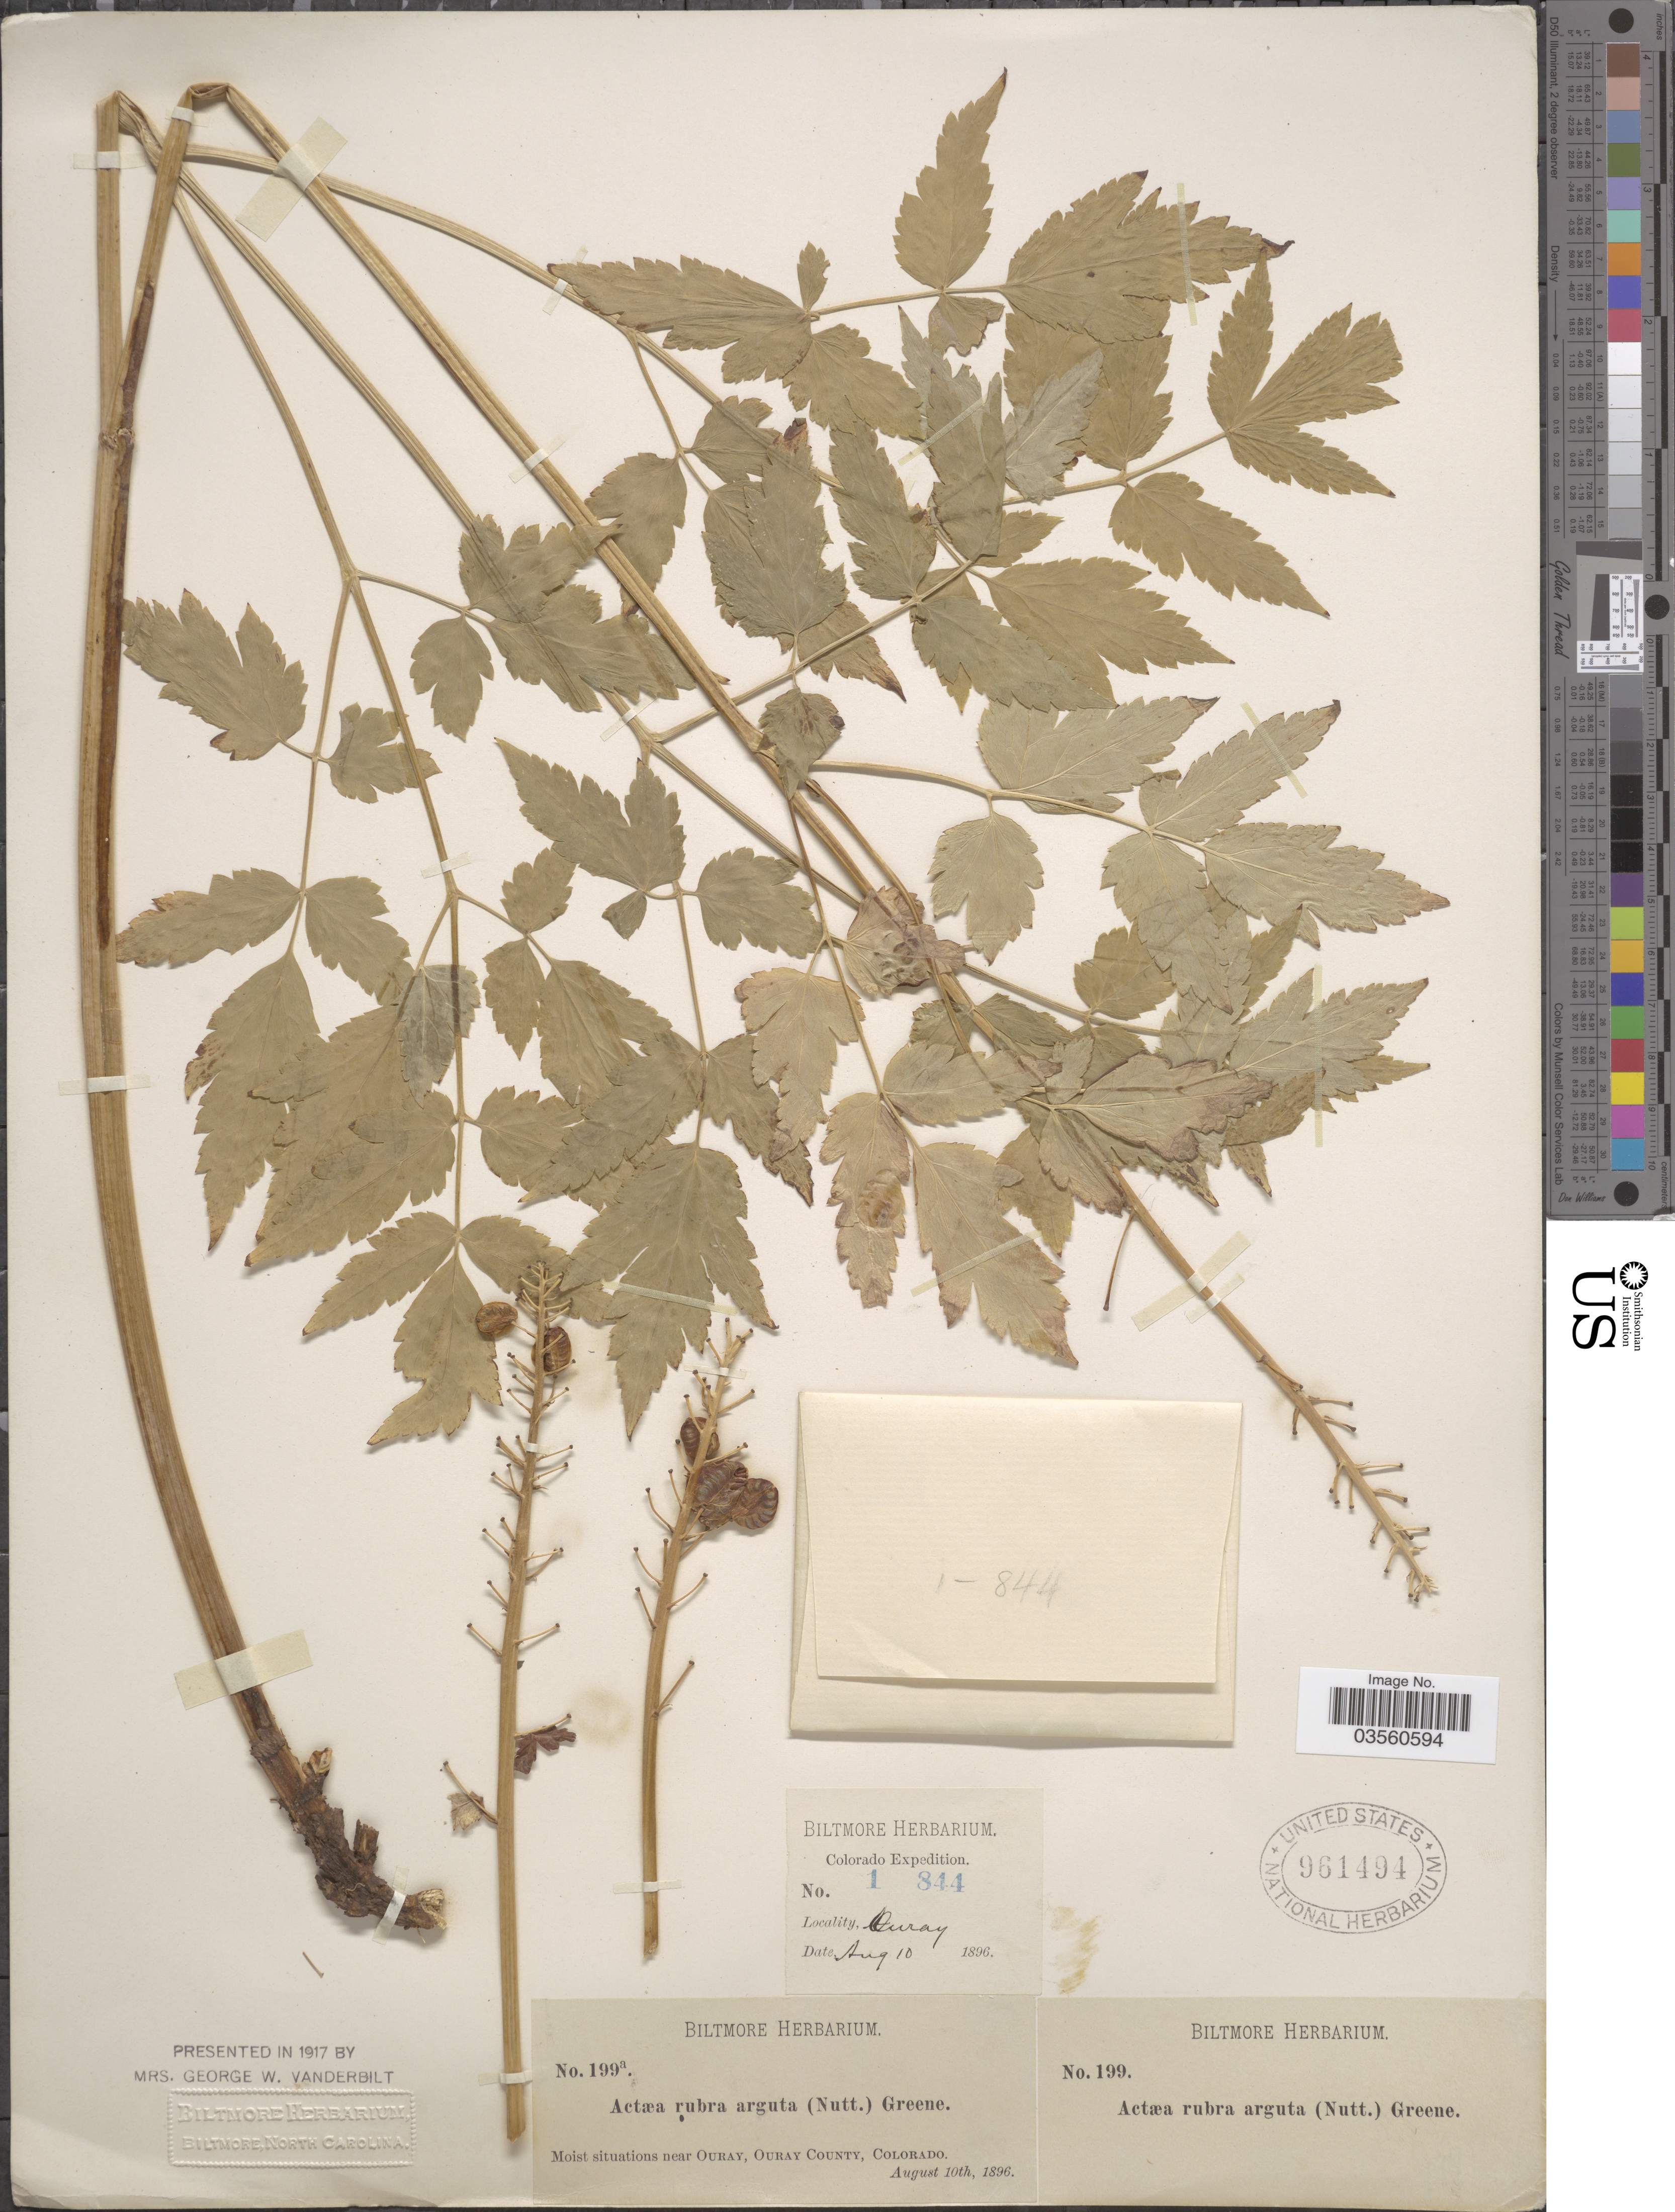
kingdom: Plantae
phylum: Tracheophyta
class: Magnoliopsida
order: Ranunculales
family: Ranunculaceae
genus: Actaea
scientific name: Actaea rubra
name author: (Aiton) Willd.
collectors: ex herb. Biltmore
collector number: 199a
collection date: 1896-08-10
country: United States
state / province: Colorado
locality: Near Ouray, Ouray County.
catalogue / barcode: US 961494